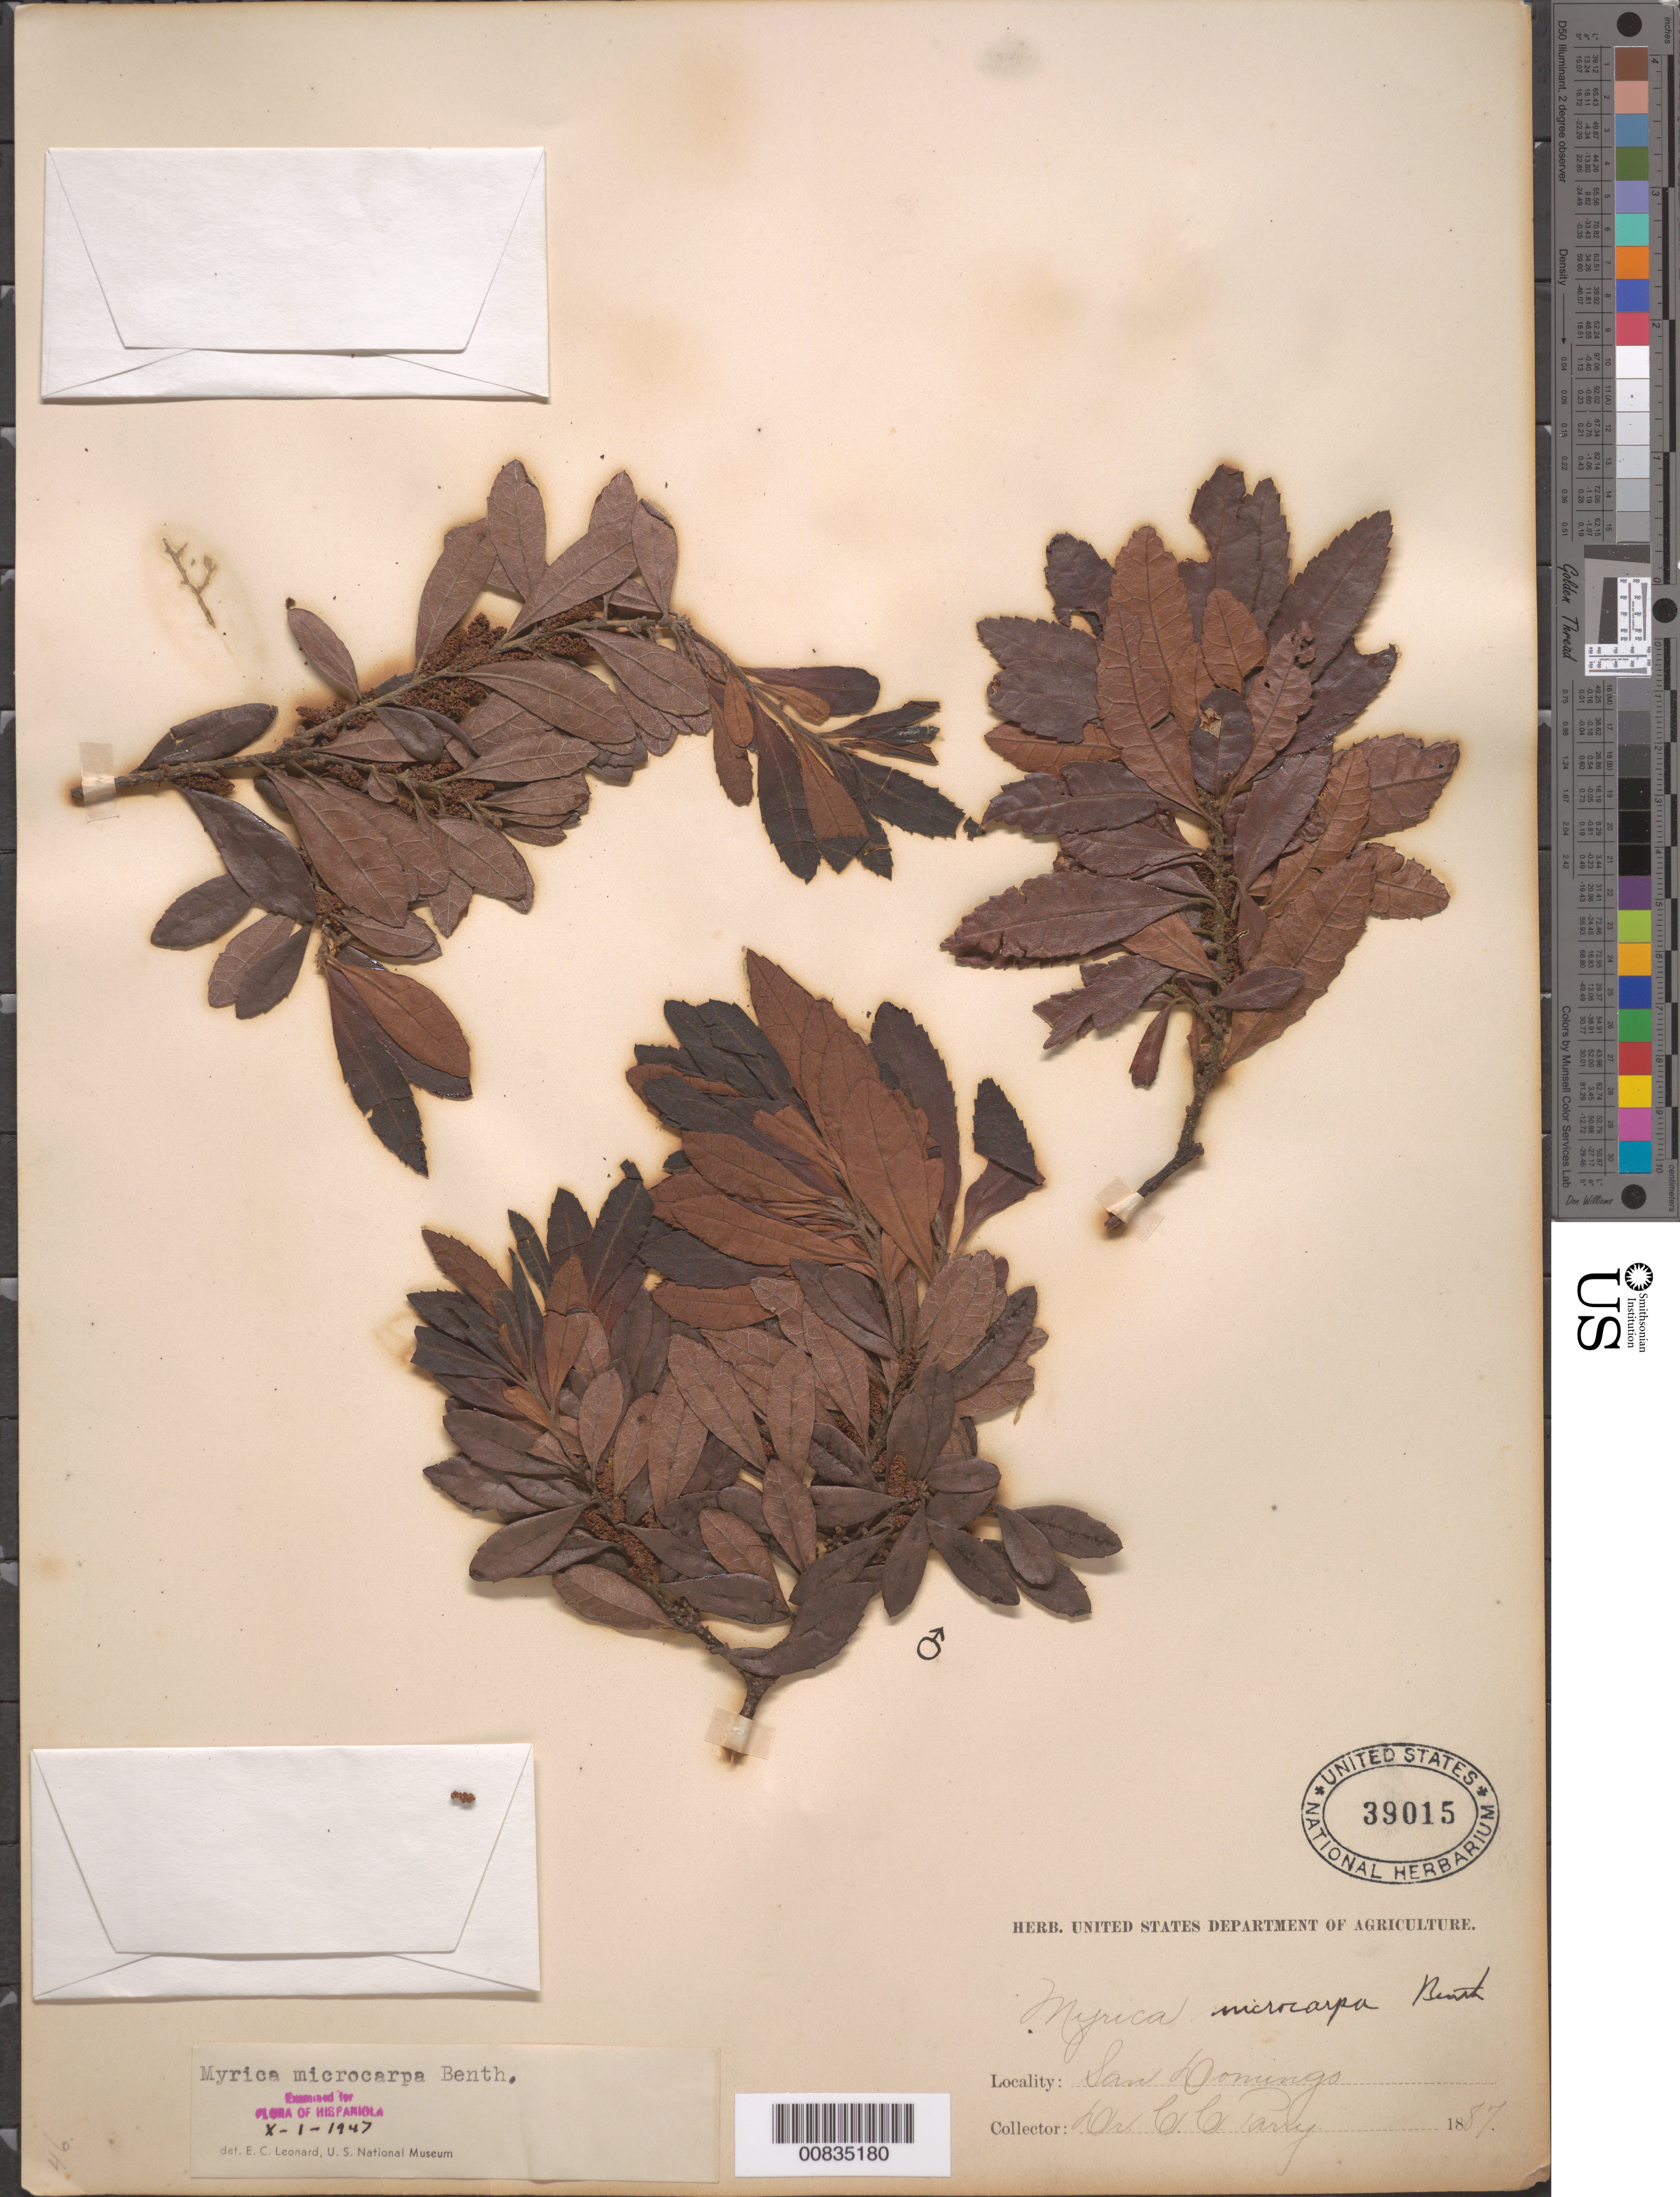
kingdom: Plantae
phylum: Tracheophyta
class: Magnoliopsida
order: Fagales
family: Myricaceae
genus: Myrica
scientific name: Myrica microcarpa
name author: Benth.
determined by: Leonard, Emery C., (US)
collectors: C. C. Parry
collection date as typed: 1887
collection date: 1887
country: Dominican Republic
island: Hispaniola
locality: San Domingo.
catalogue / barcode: US 39015